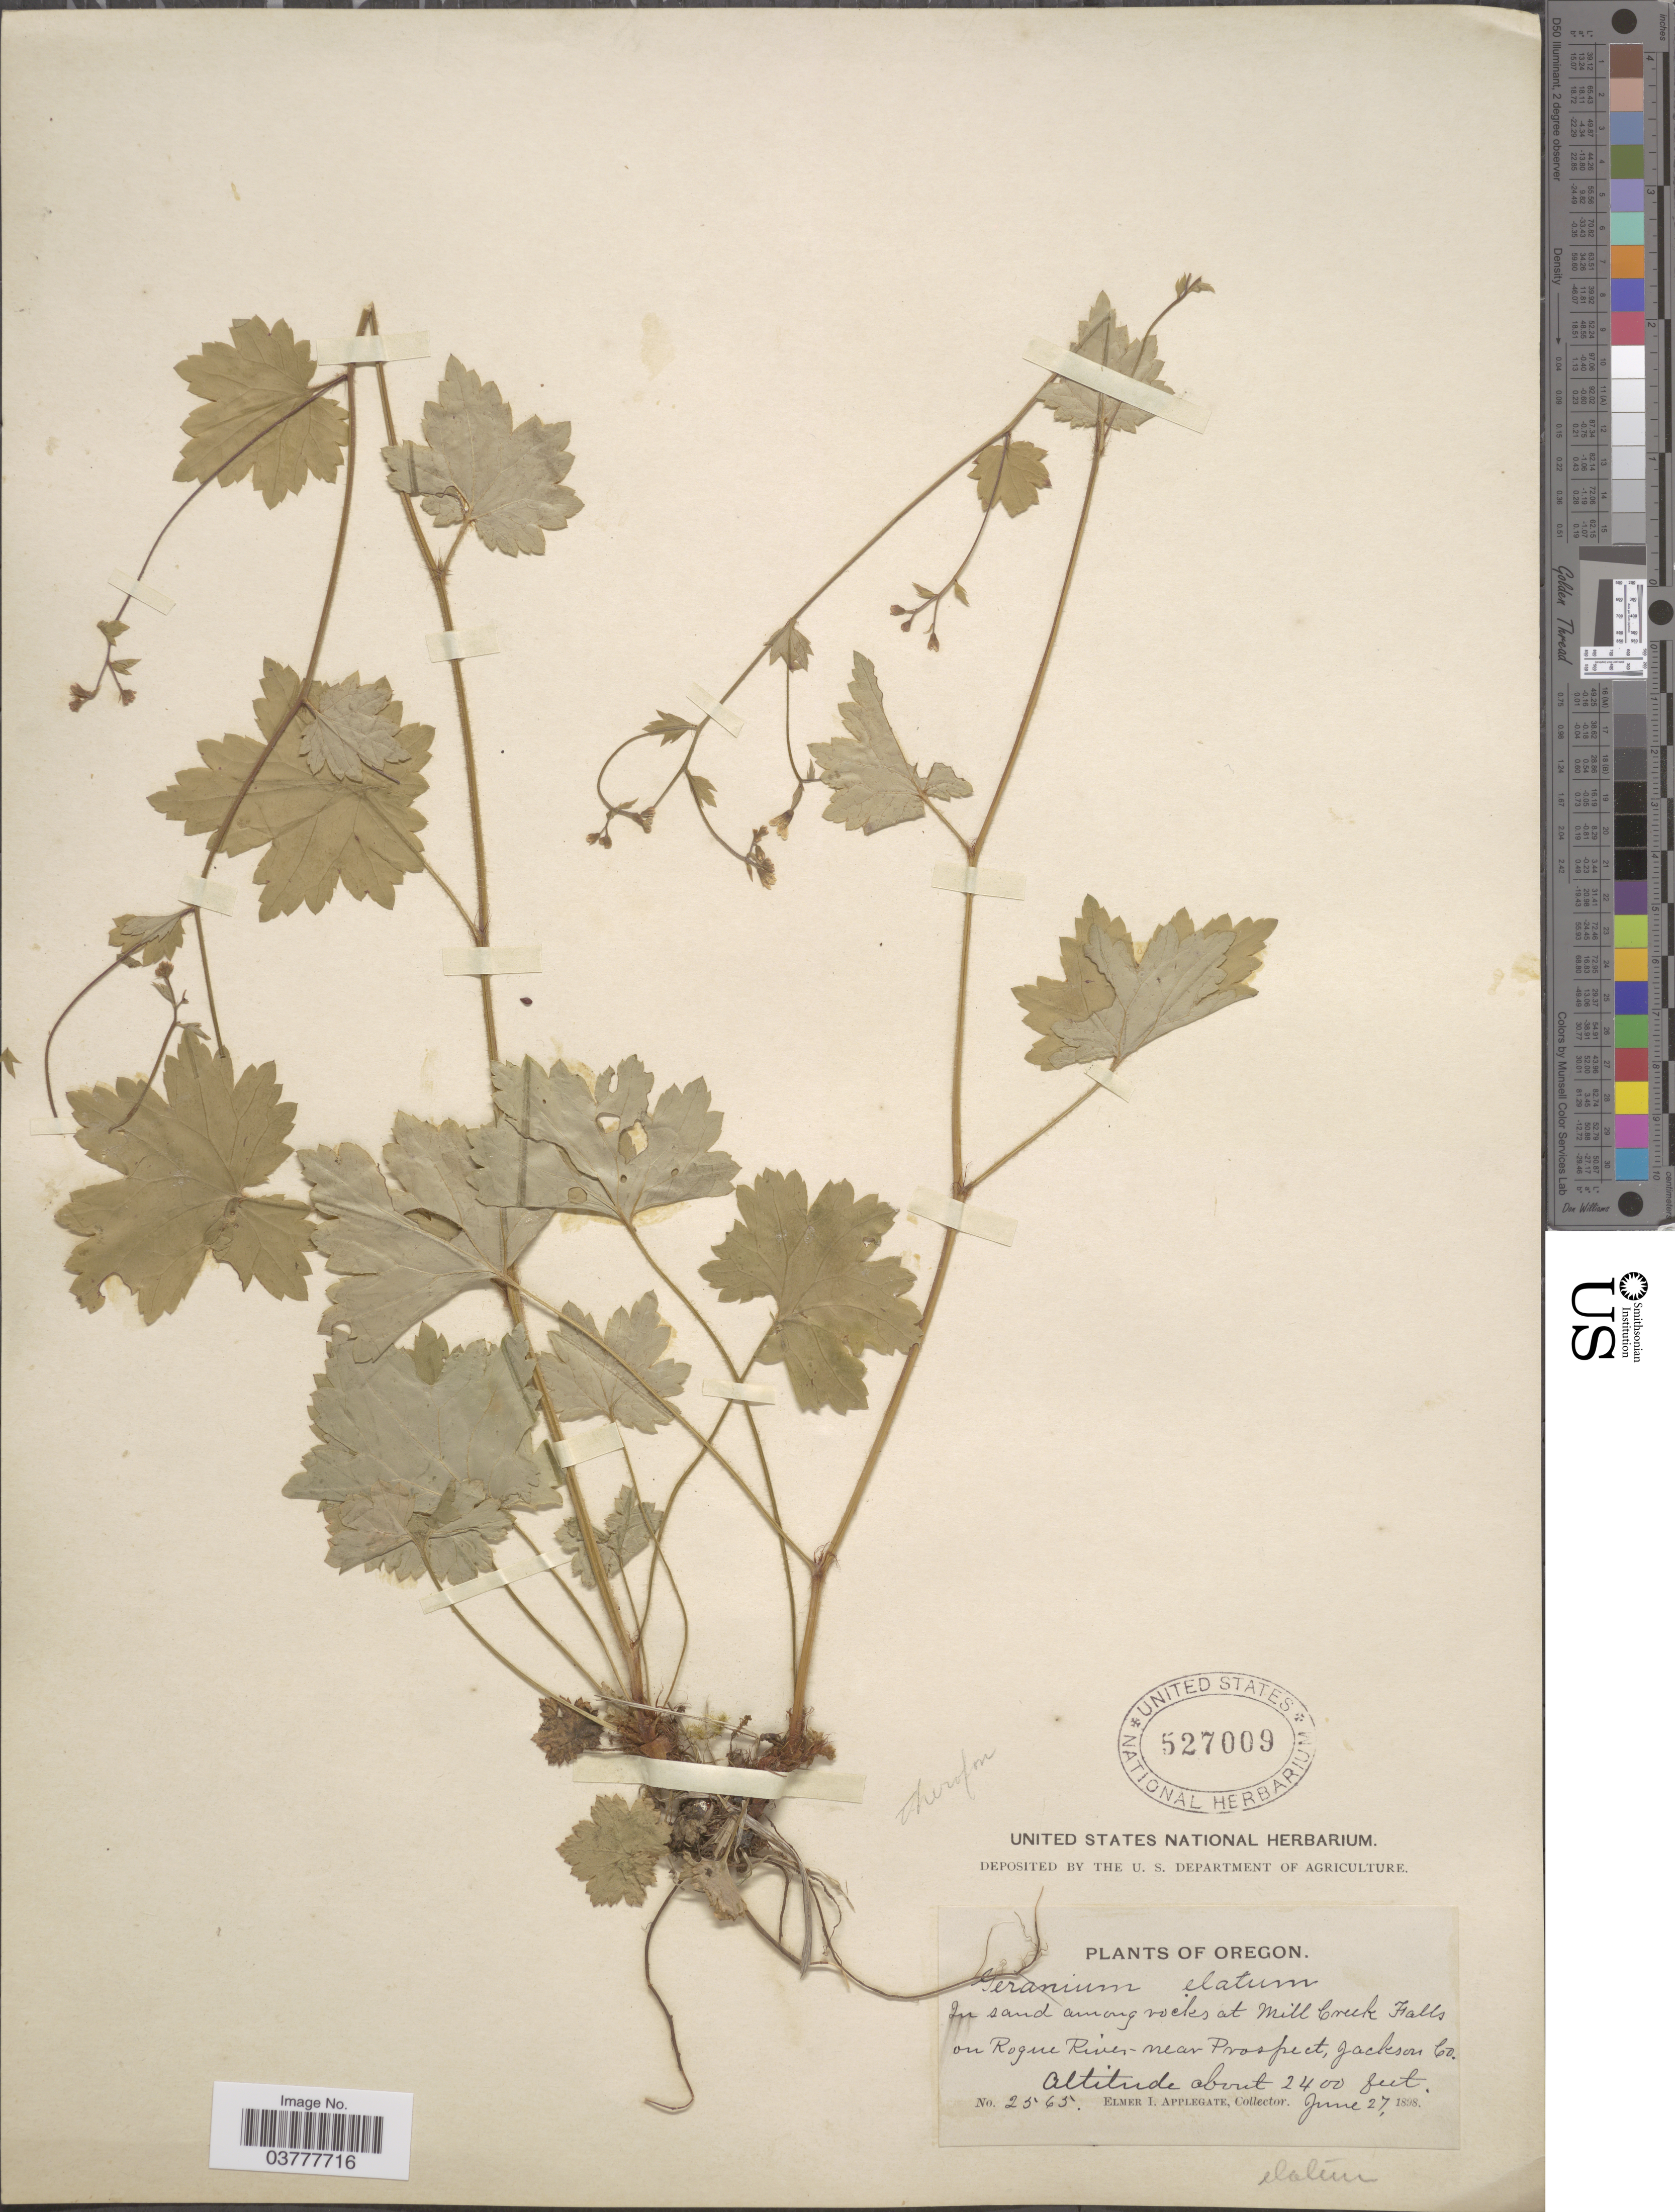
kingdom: Plantae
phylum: Tracheophyta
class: Magnoliopsida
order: Saxifragales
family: Saxifragaceae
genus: Boykinia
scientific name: Boykinia sp.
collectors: E. I. Applegate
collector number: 2565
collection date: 1898-06-27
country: United States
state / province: Oregon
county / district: Jackson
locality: In sand among rocks at Mill Creek Falls on Rogue River - near Prospect, Jackson Co.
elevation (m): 732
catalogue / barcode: US 527009